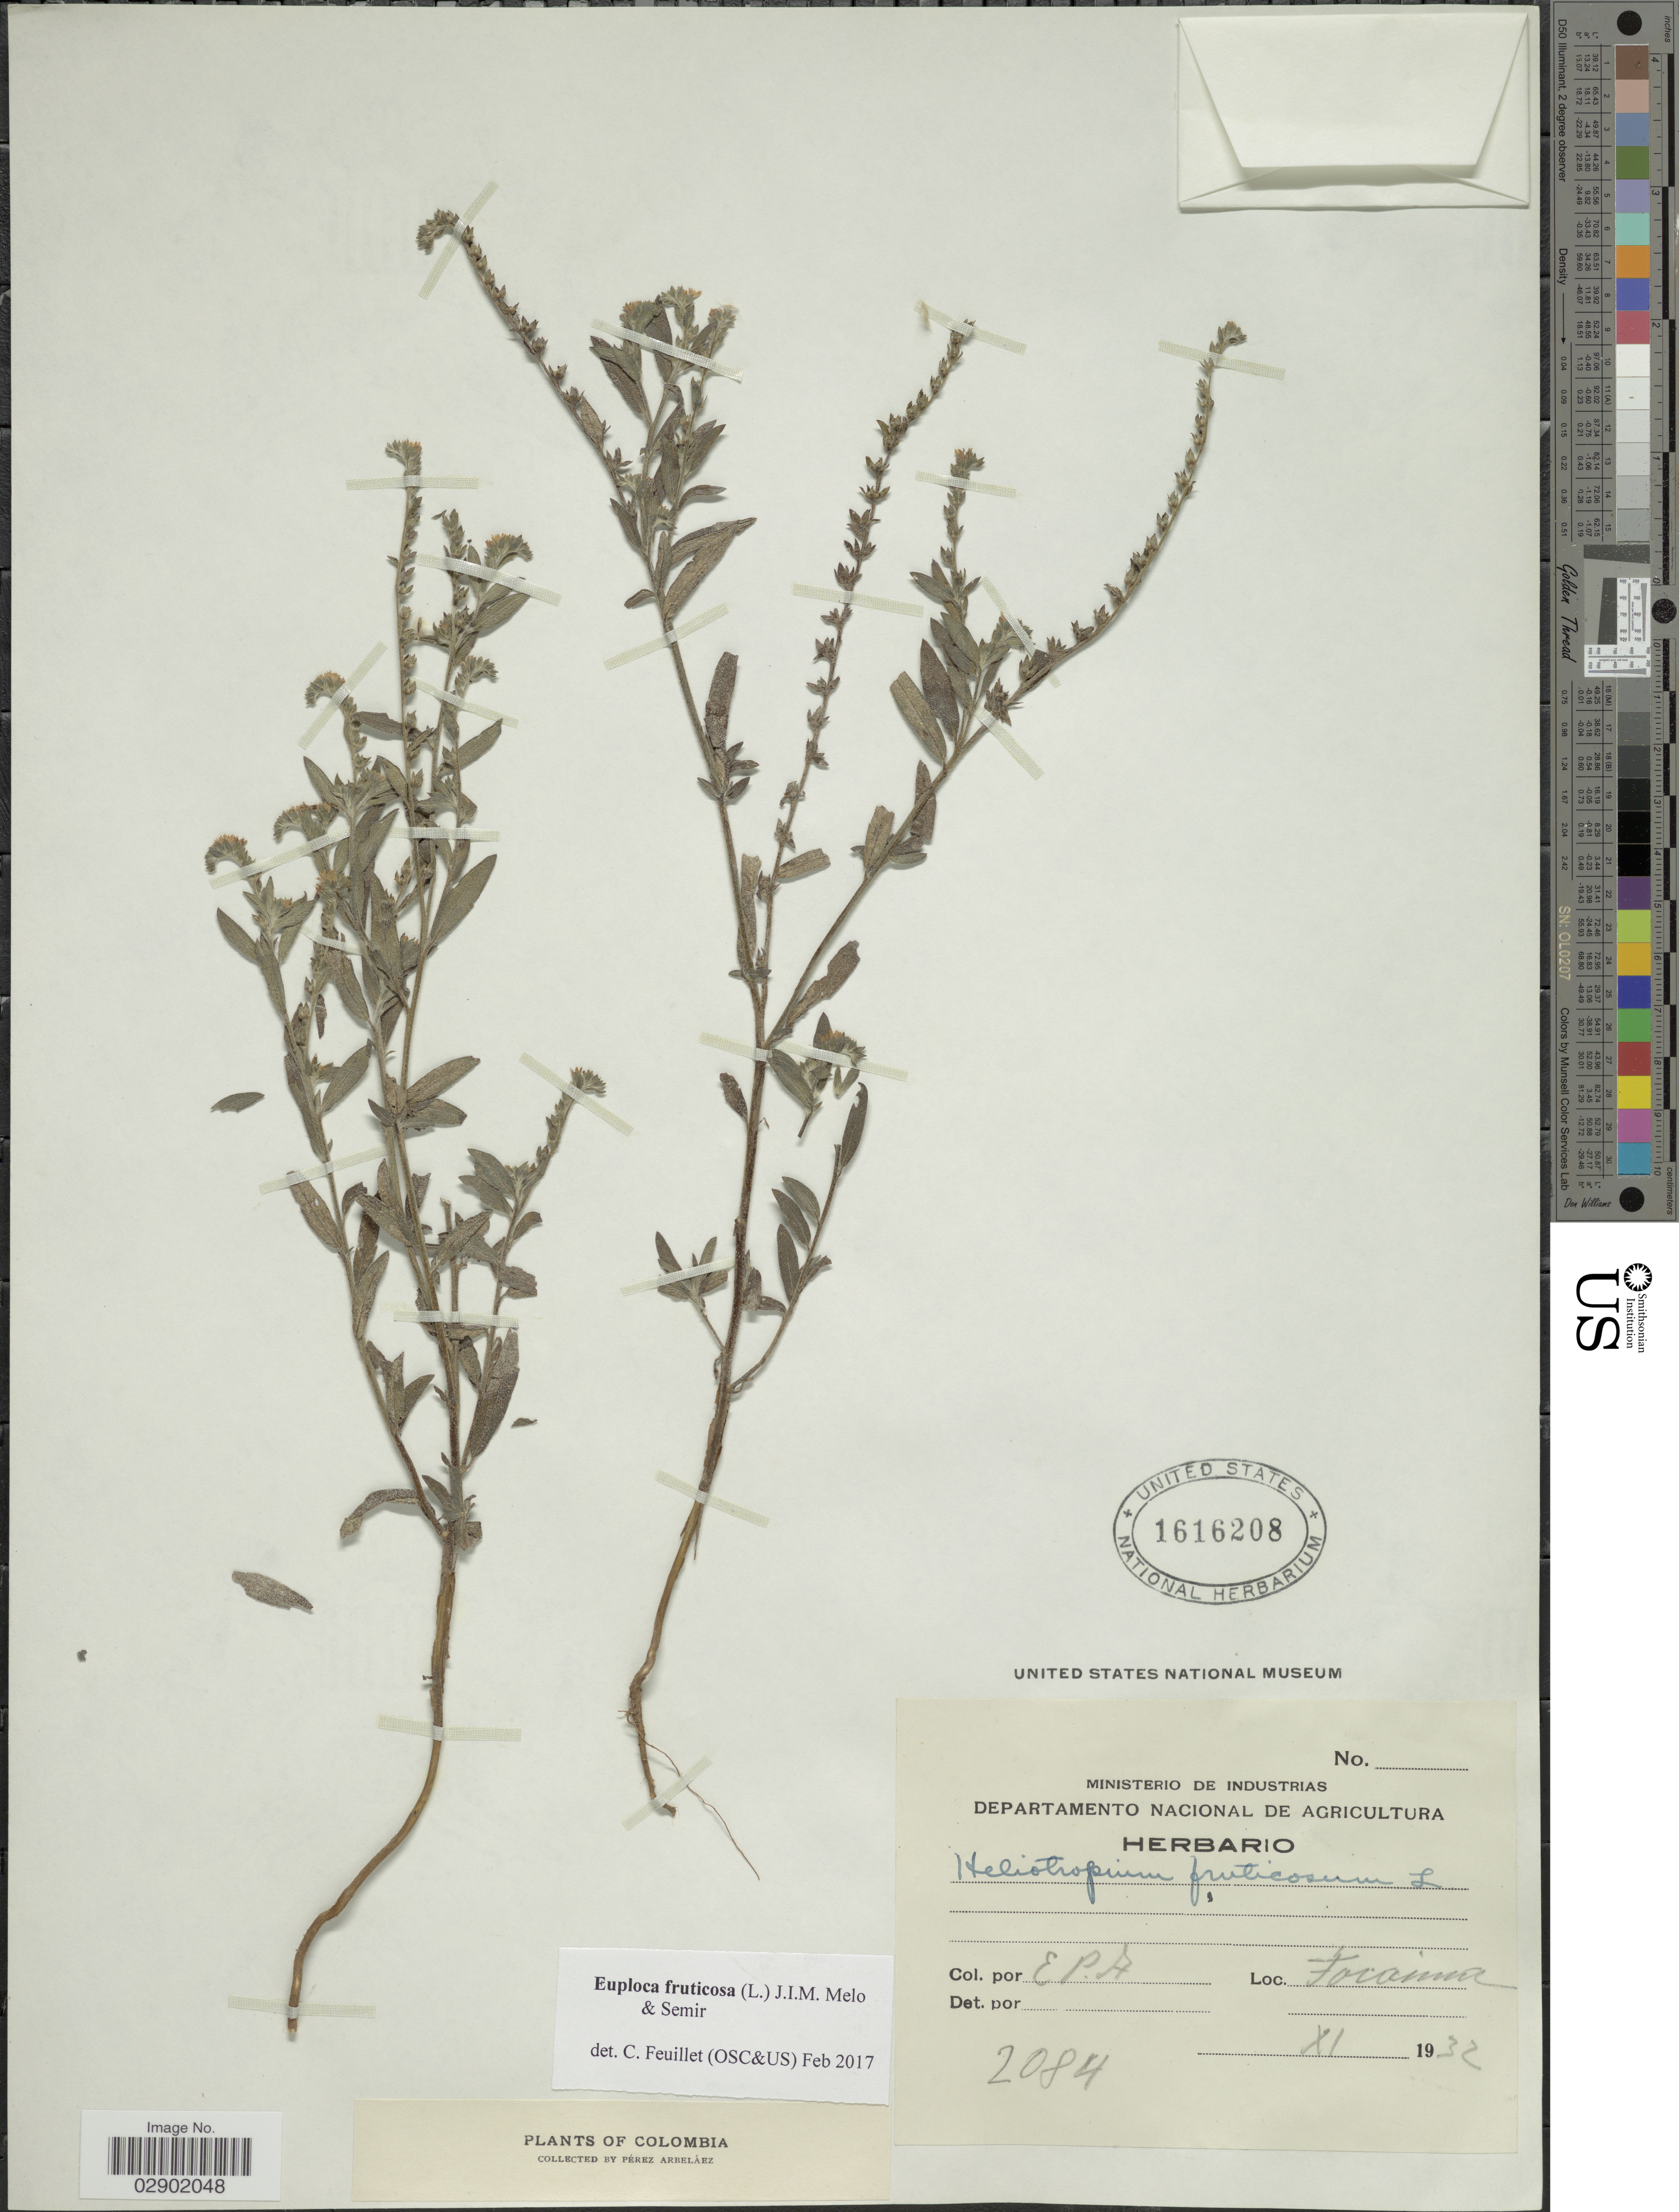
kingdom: Plantae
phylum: Tracheophyta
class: Magnoliopsida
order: Boraginales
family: Heliotropiaceae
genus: Euploca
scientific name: Euploca fruticosa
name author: (L.) J.I.M. Melo & Semir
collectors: E. Pérez Arbeláez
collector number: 2084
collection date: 1932-11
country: Colombia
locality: Tocaima.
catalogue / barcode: US 1616208